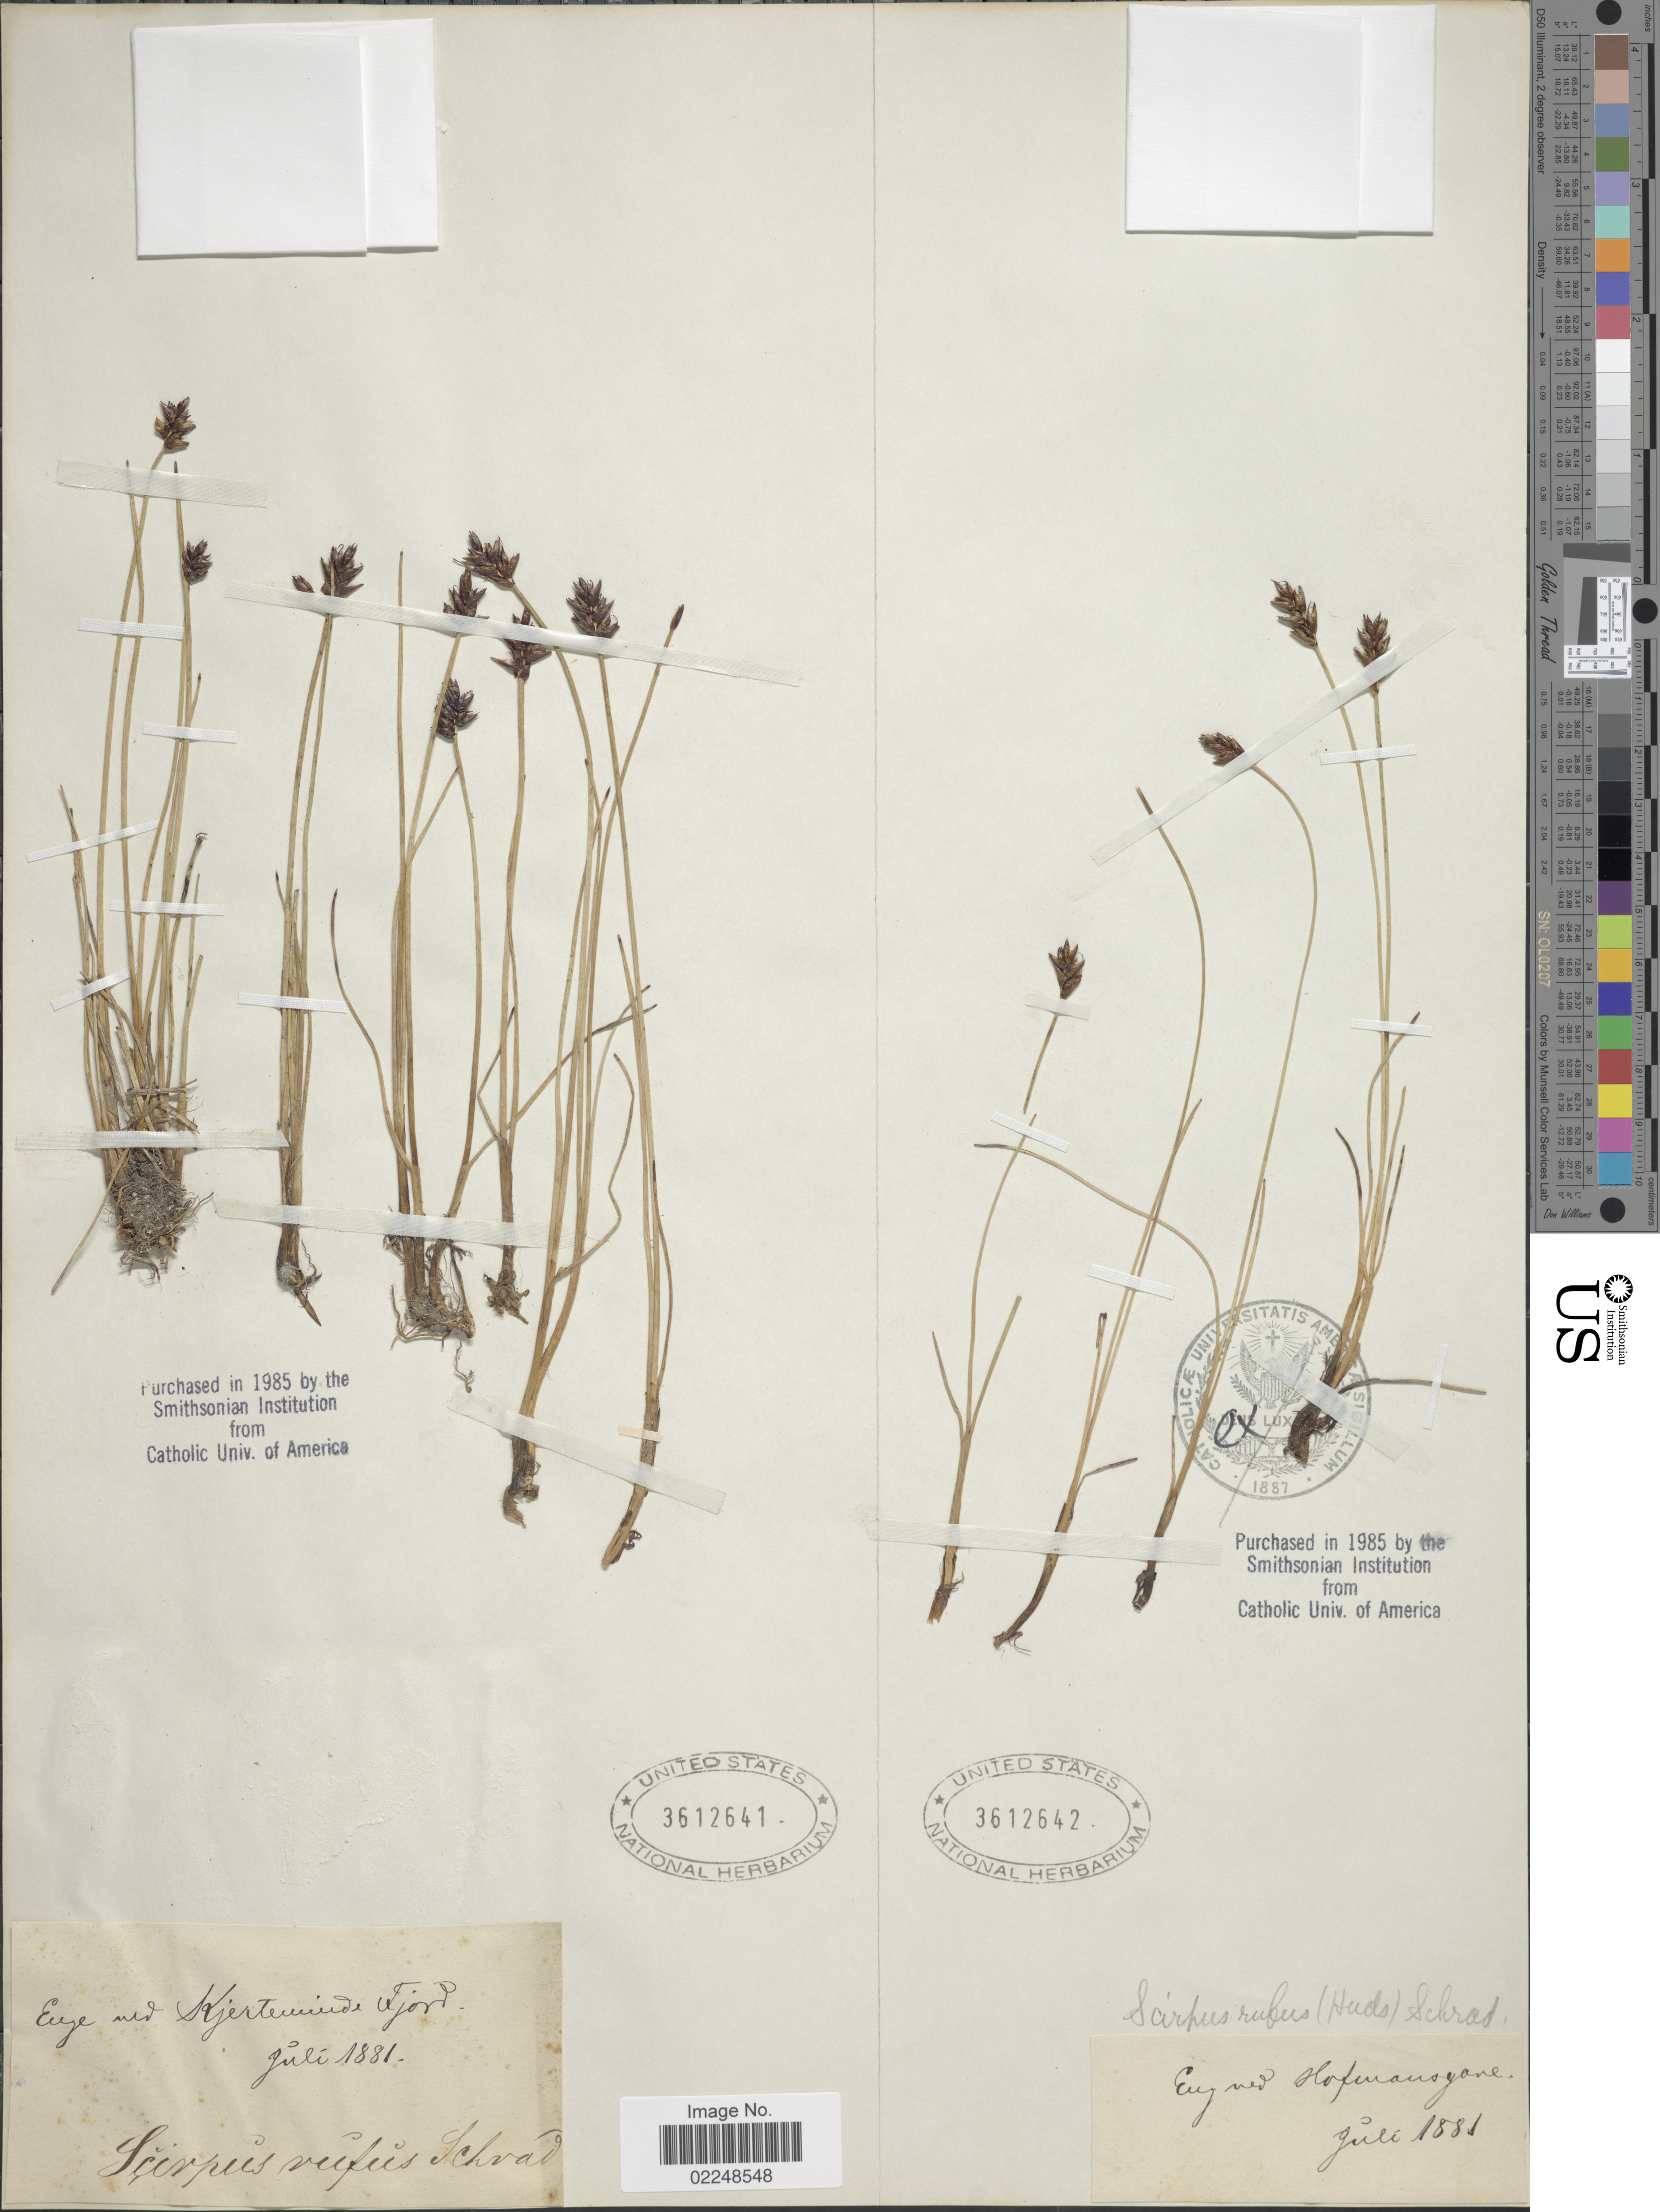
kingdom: Plantae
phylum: Tracheophyta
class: Liliopsida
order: Poales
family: Cyperaceae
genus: Blysmopsis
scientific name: Blysmopsis rufa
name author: (Huds.) Oteng-Yeb.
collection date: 1881-07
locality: Scirpies vufus Schrad [interpreted] [unsure placement]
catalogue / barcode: US 3612641